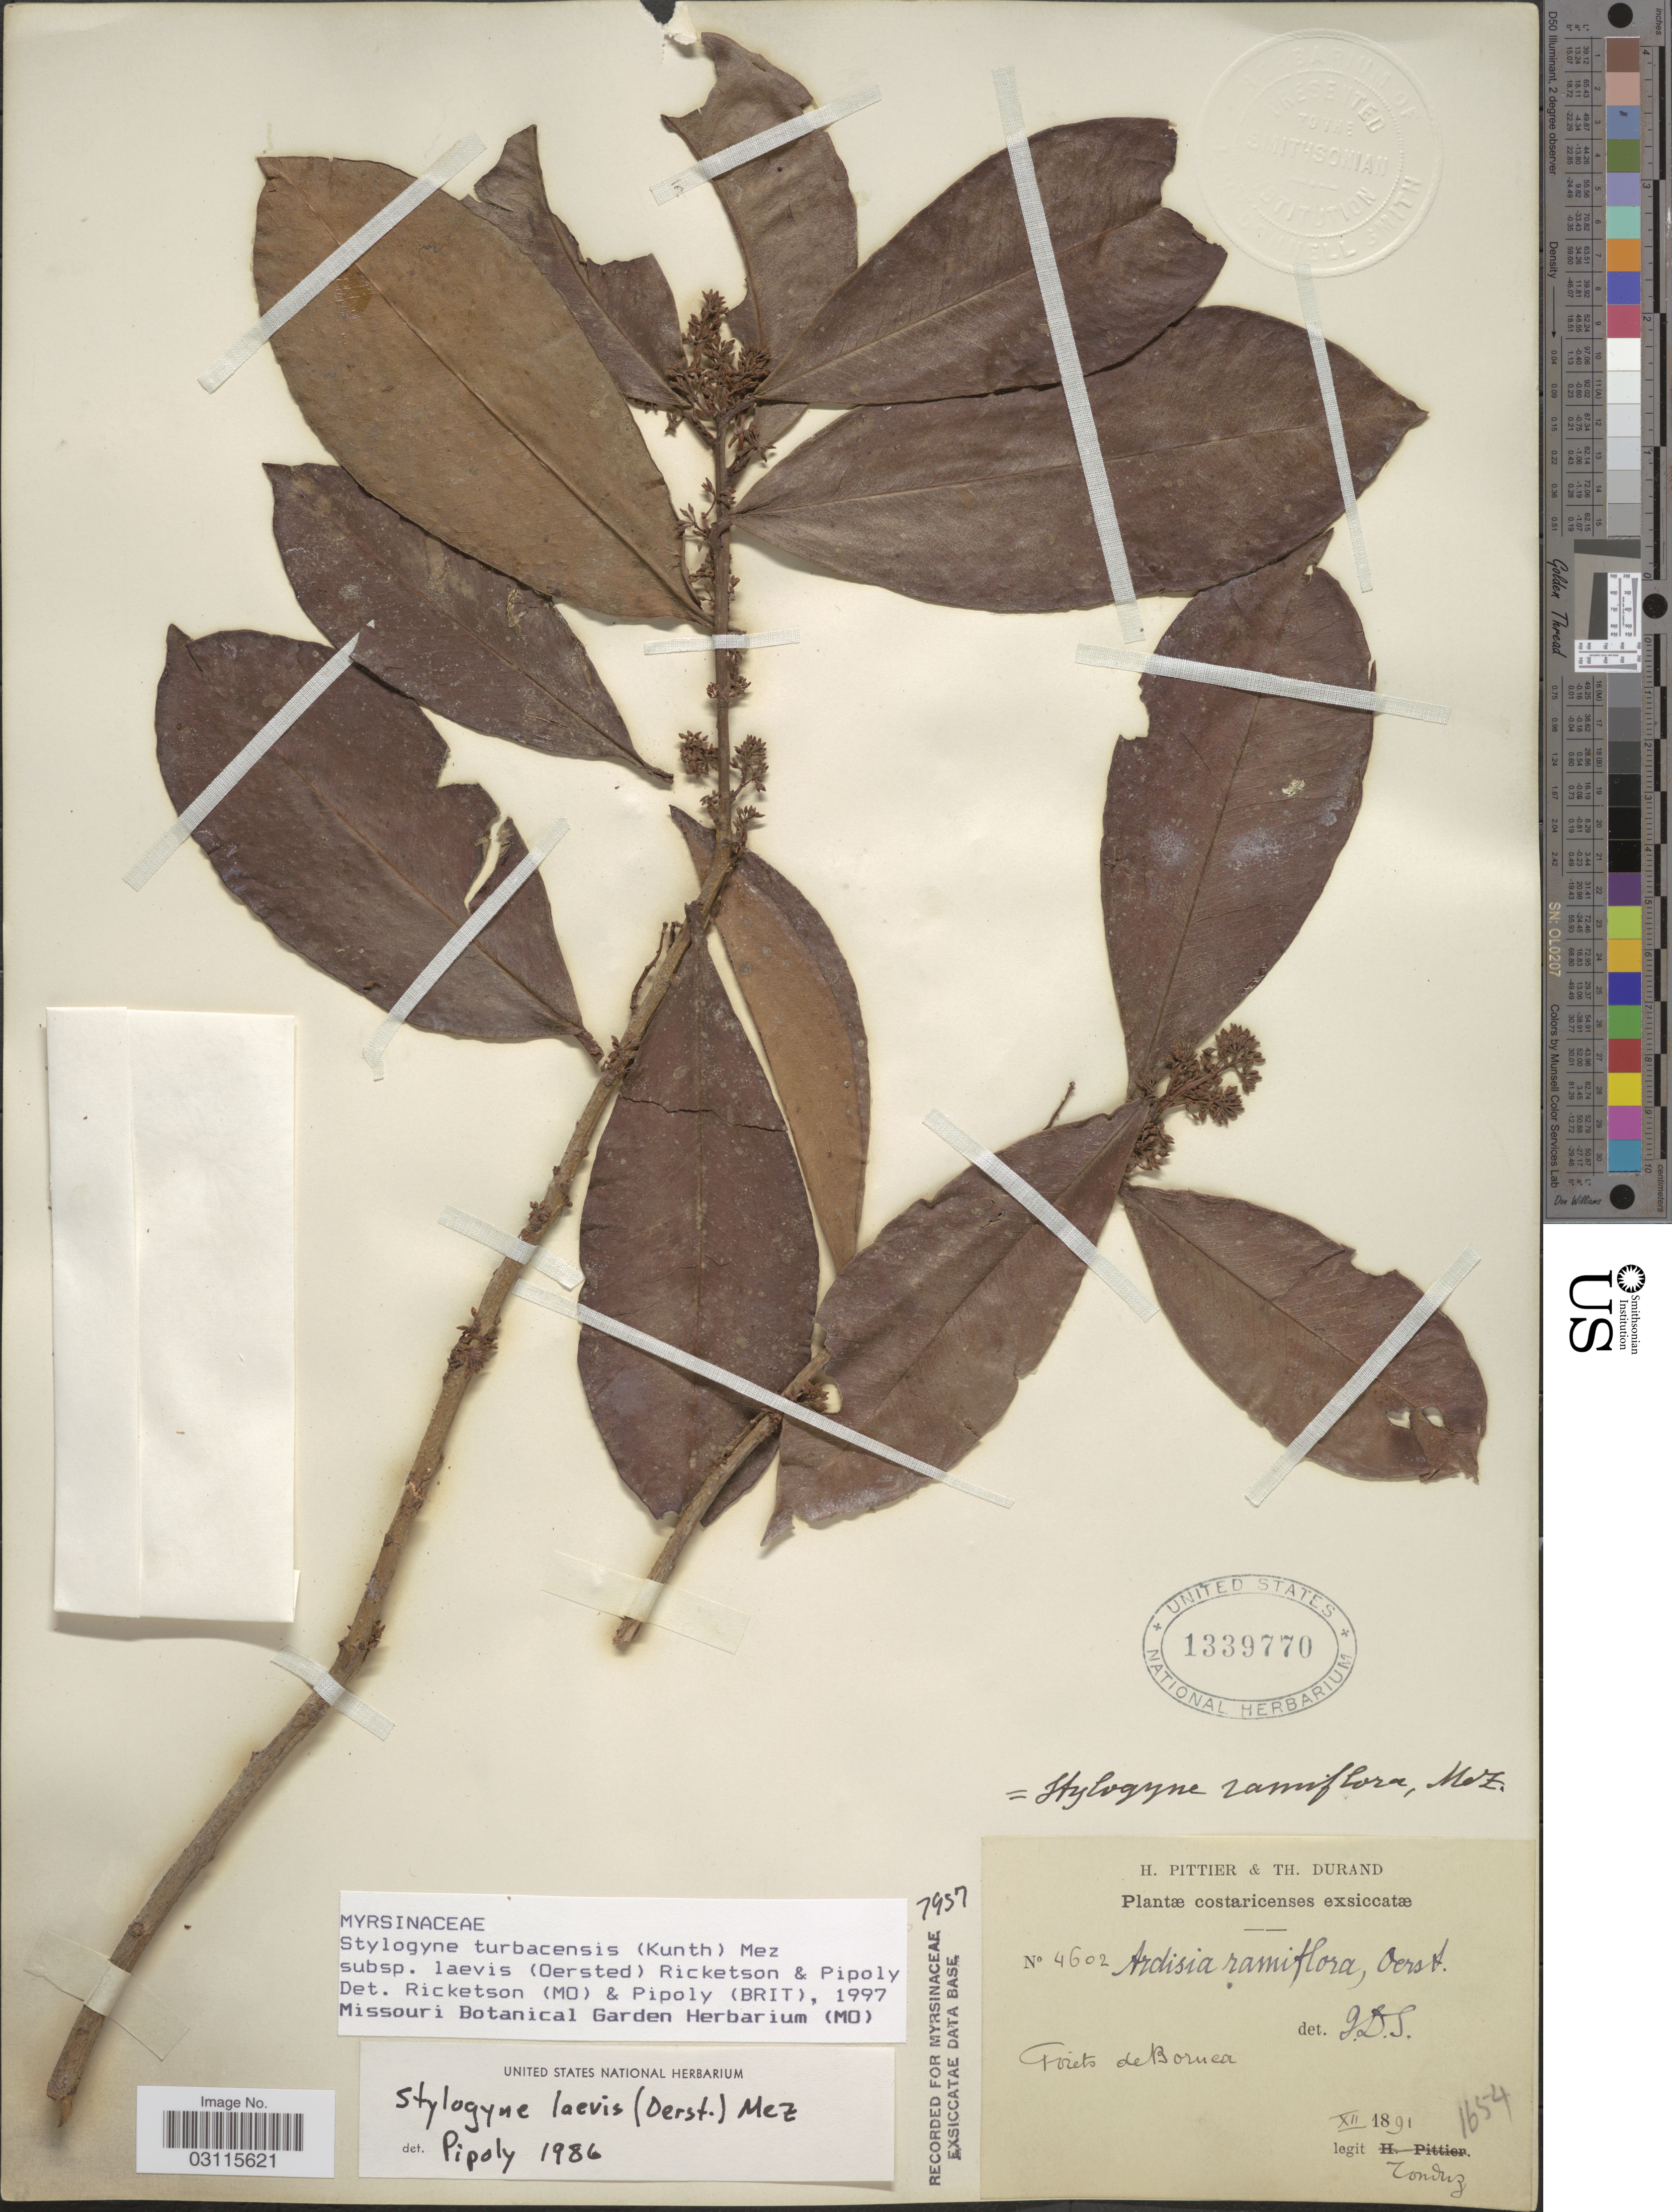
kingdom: Plantae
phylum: Tracheophyta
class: Magnoliopsida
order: Ericales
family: Primulaceae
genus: Stylogyne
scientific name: Stylogyne turbacensis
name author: (Kunth) Mez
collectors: Tonduz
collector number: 4602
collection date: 1891-12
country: Costa Rica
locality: Foréts de Boruca.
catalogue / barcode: US 1339770